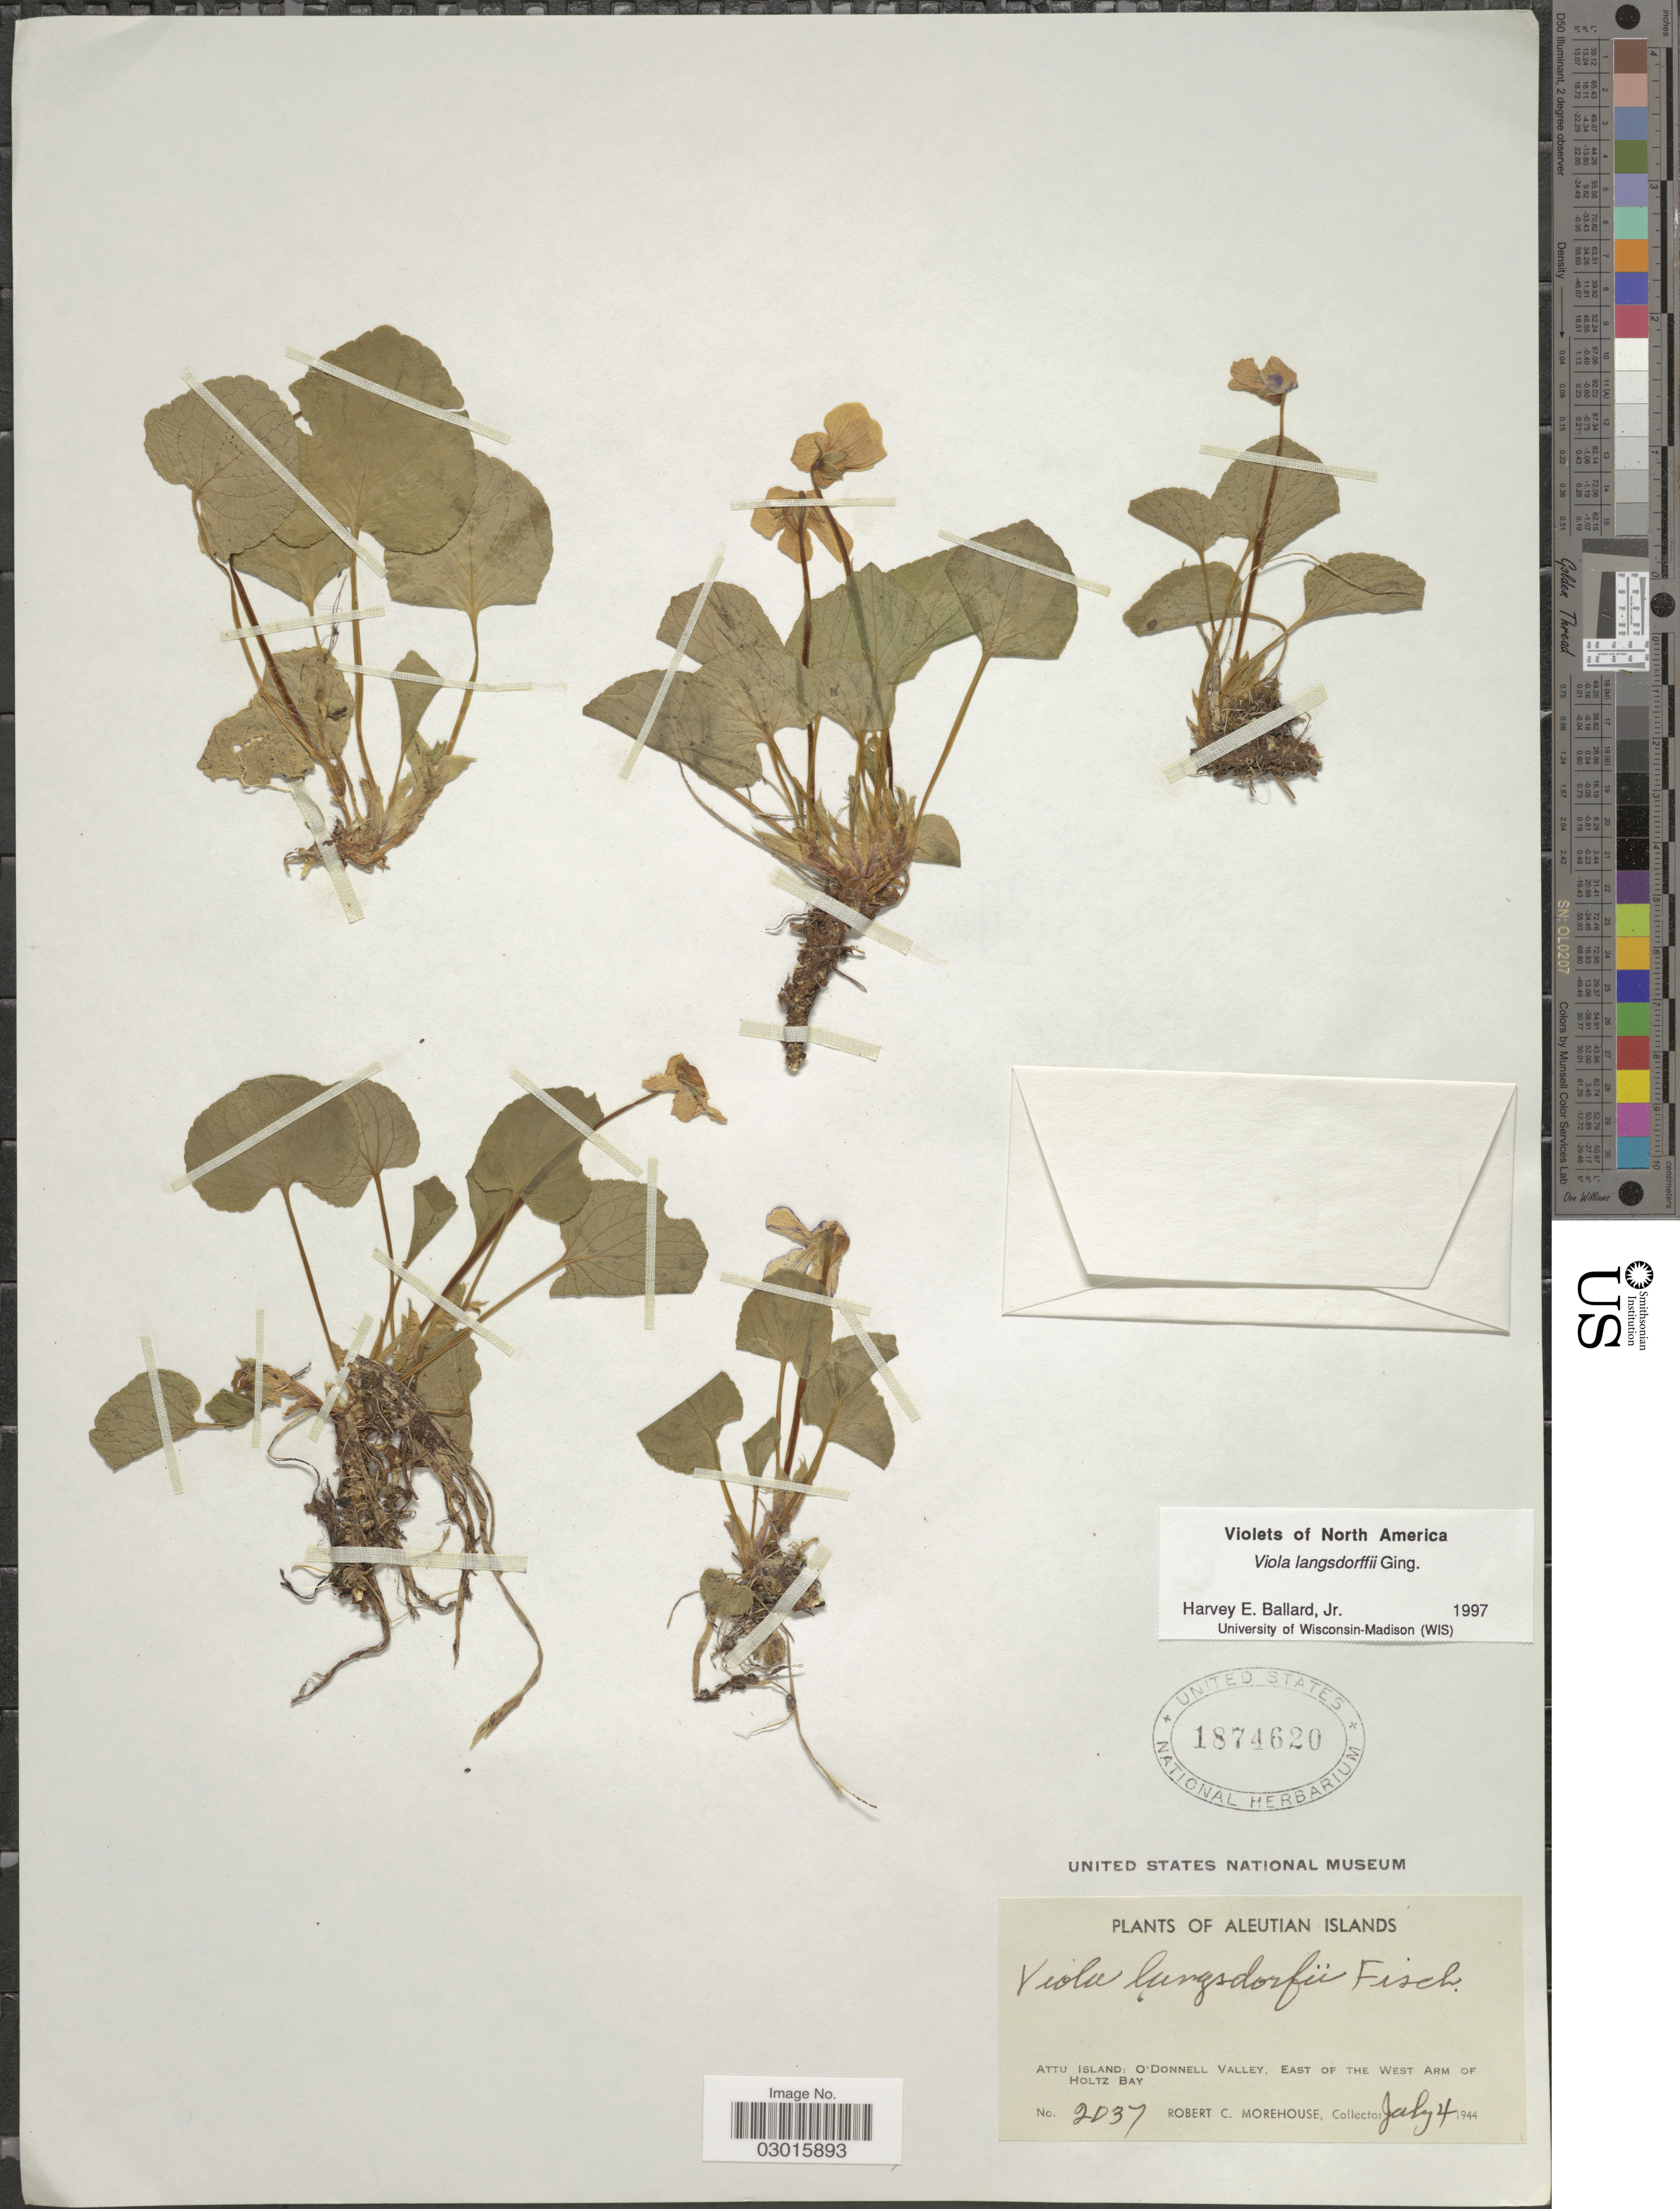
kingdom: Plantae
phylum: Tracheophyta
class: Magnoliopsida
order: Malpighiales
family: Violaceae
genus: Viola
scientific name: Viola langsdorffii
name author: Fisch. ex Ging.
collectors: R. Morehouse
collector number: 2037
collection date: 1944-07-04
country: United States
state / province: Alaska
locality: Aleutian Islands, Attu Island: O'Donell Valley, East of the West Arm of Holtz Bay.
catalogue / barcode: US 1874620